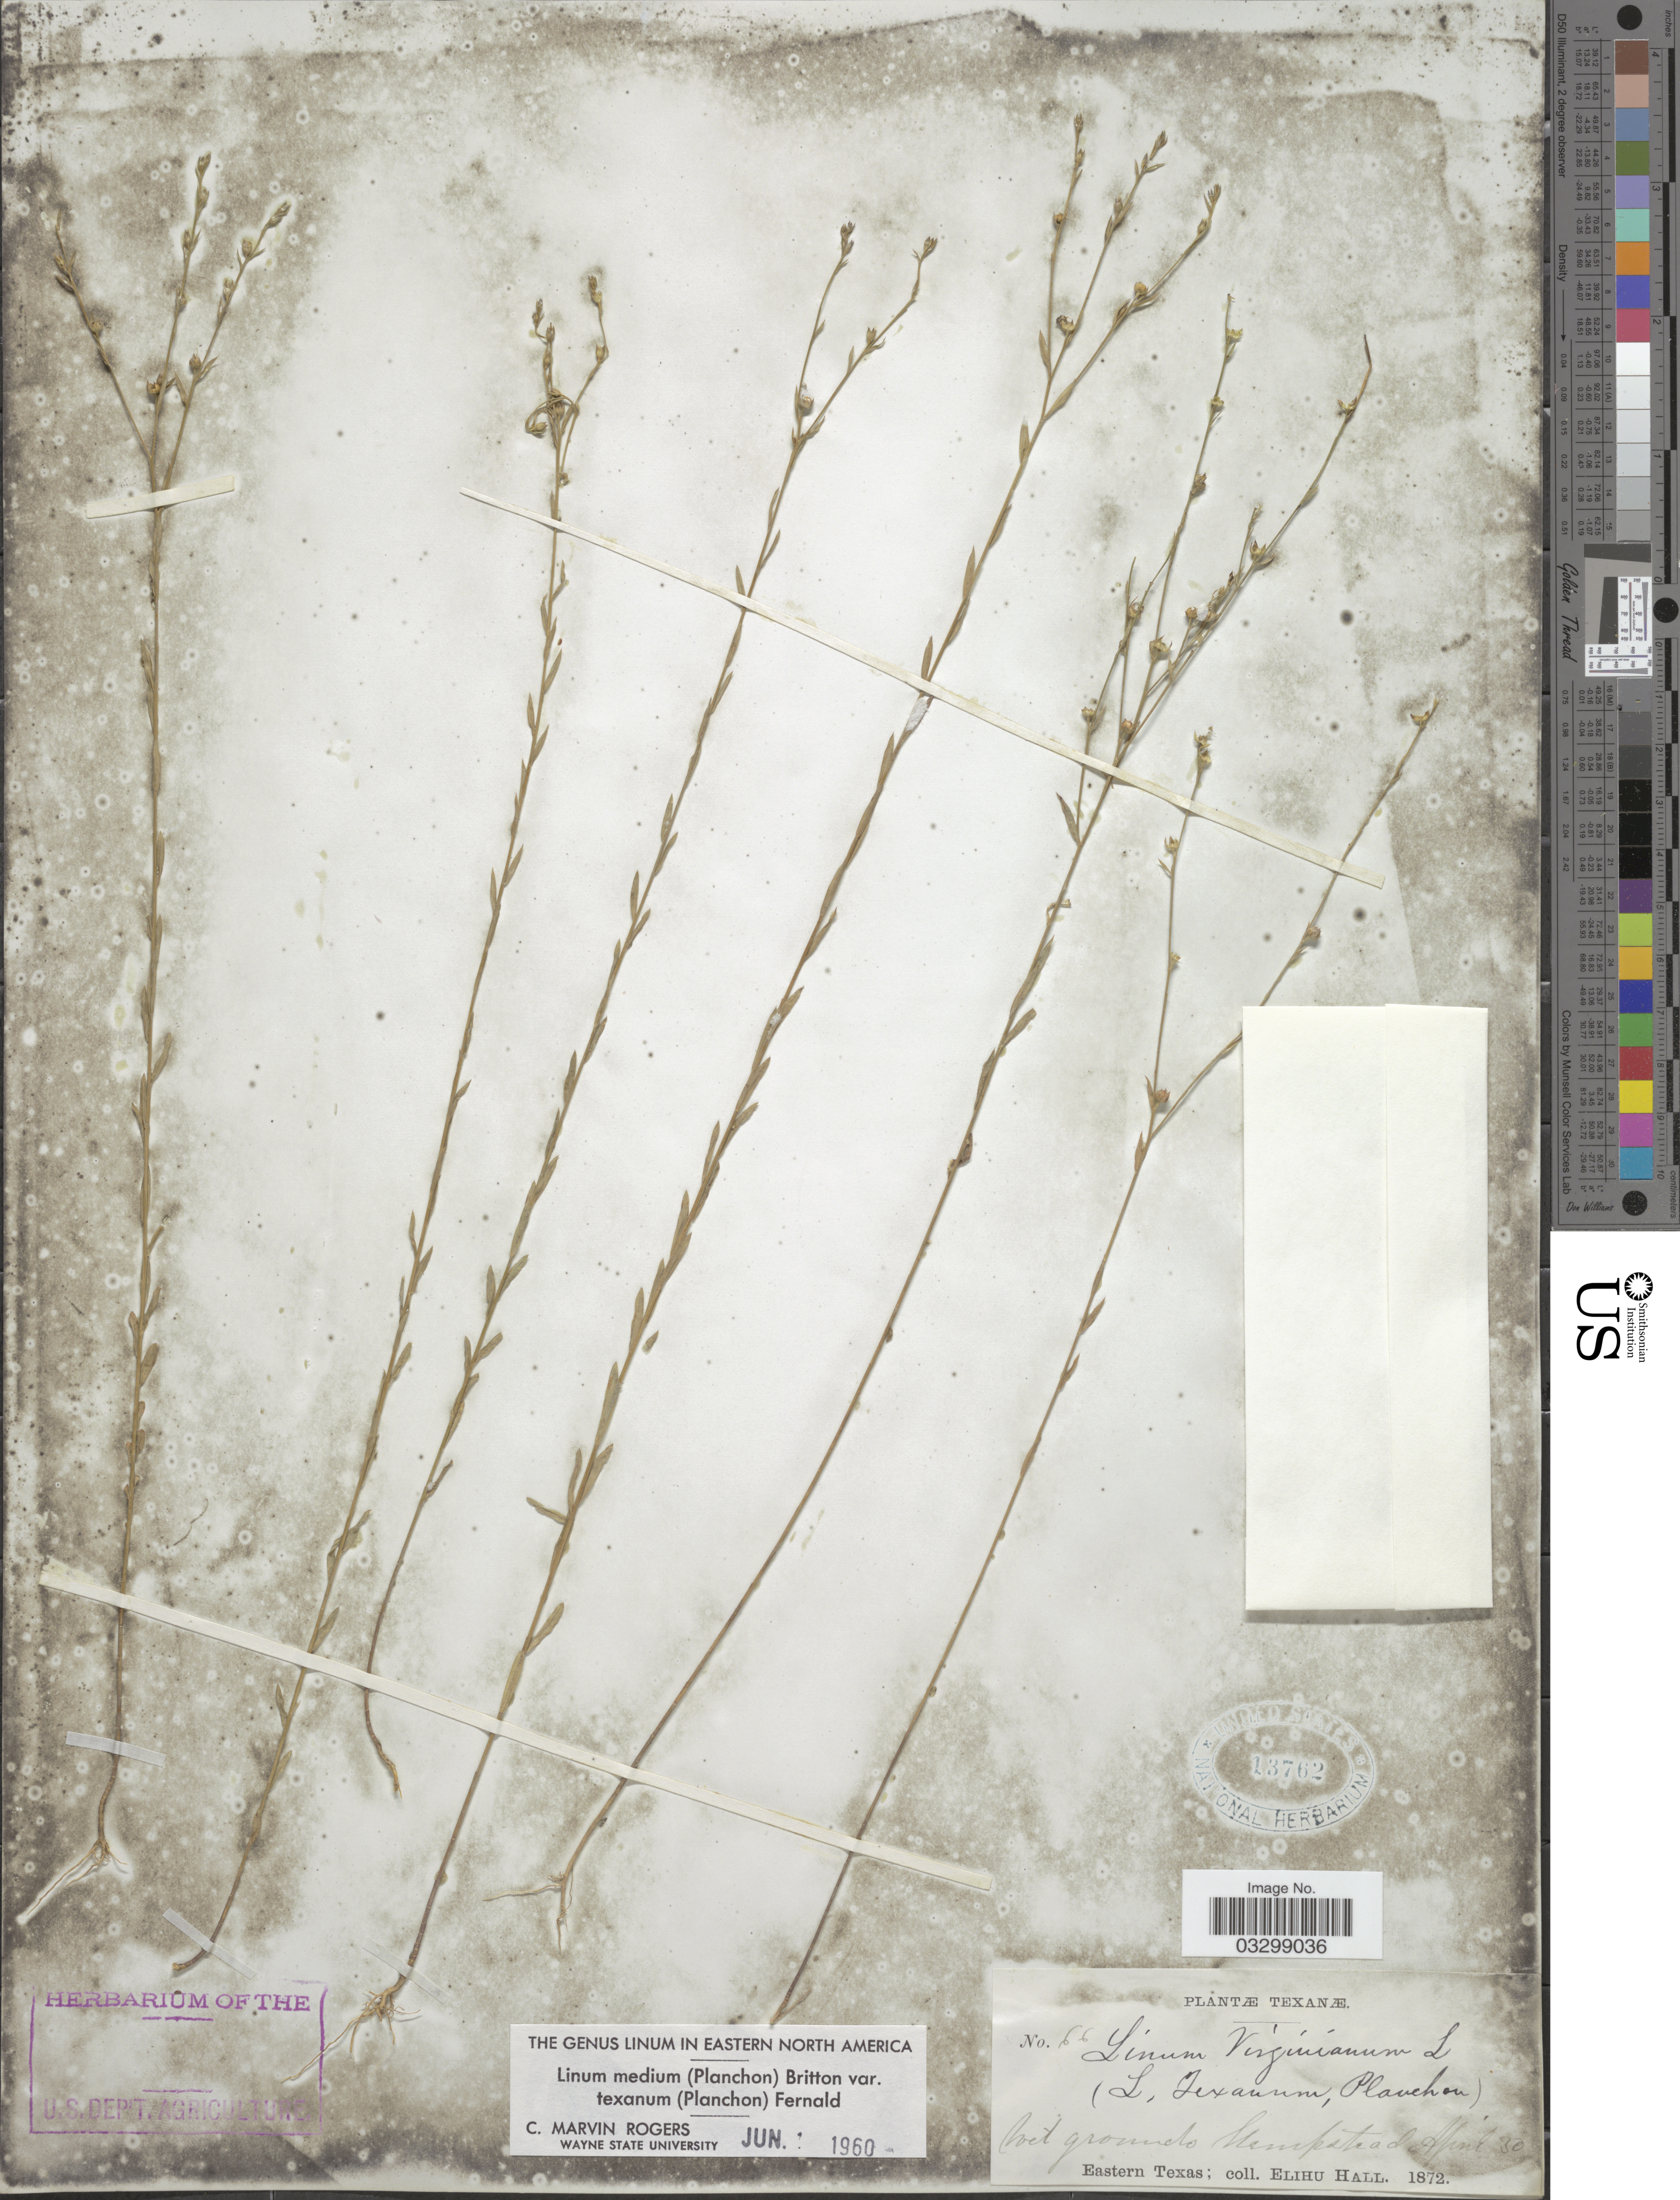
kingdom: Plantae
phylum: Tracheophyta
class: Magnoliopsida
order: Malpighiales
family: Linaceae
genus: Linum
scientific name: Linum medium var. texanum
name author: (Planch.) Fernald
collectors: E. Hall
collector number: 66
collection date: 1872-04-10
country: United States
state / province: Texas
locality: Texanæ. Hempstead.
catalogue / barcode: US 13762